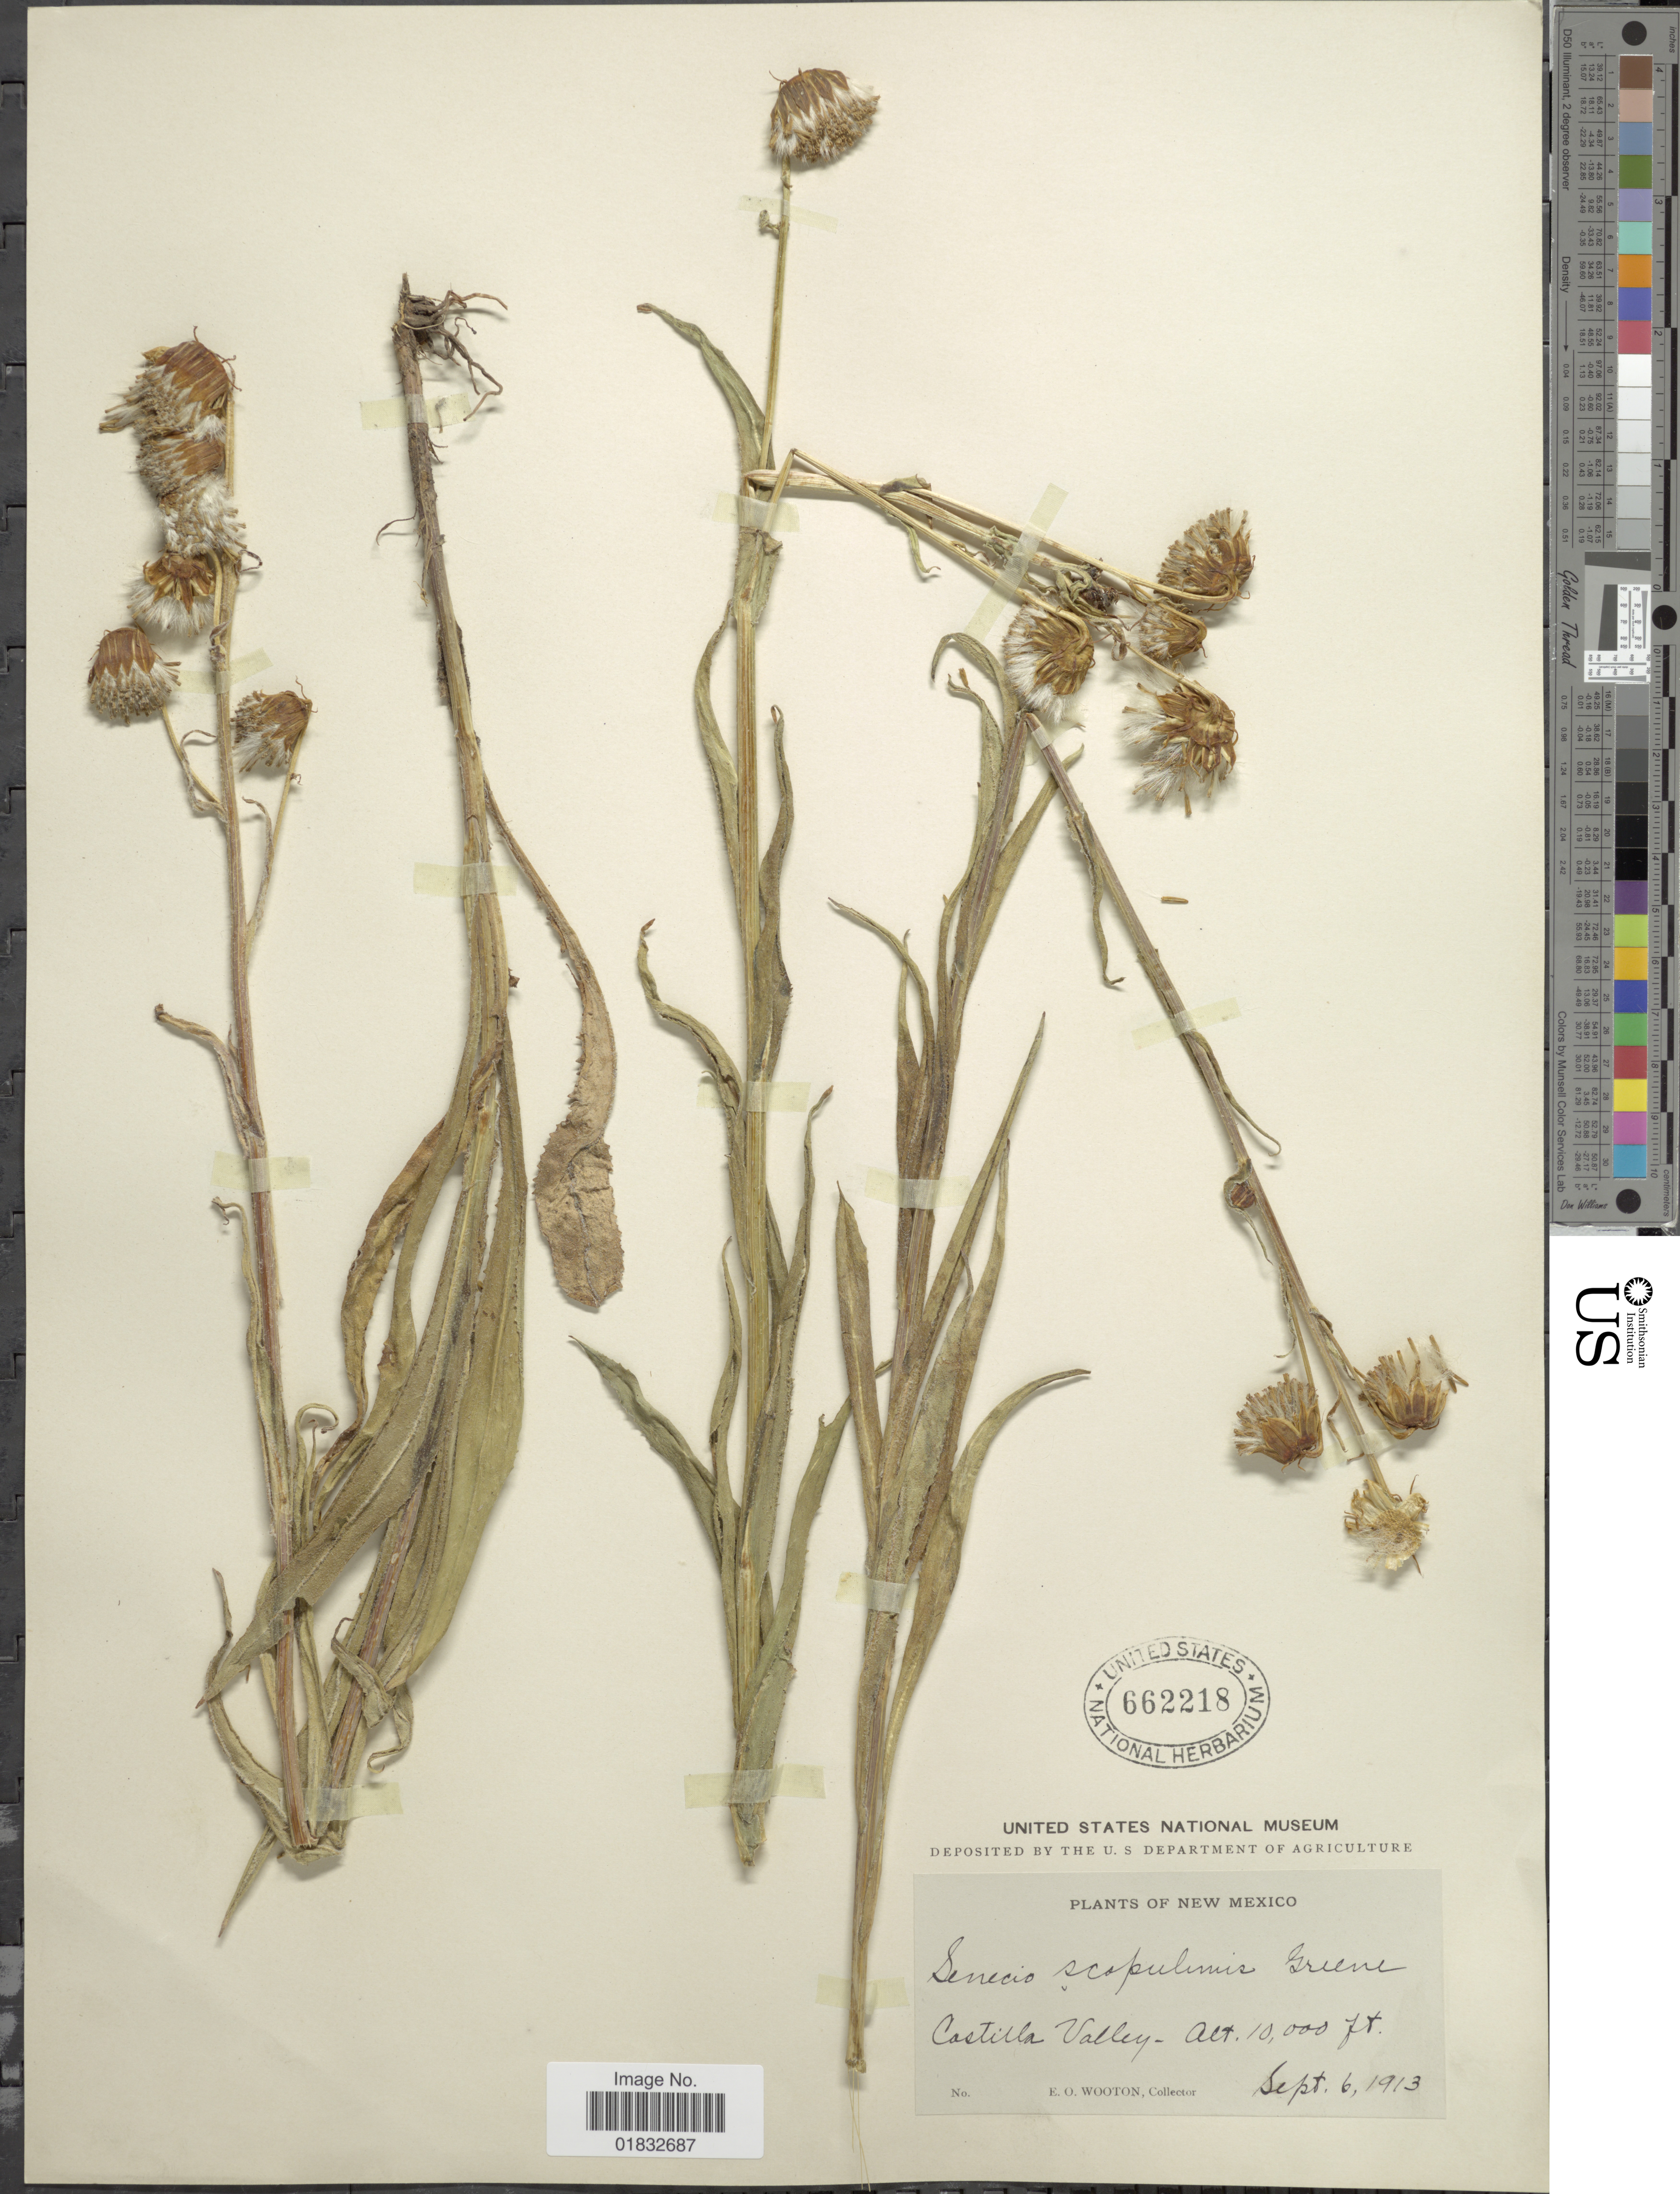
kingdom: Plantae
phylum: Tracheophyta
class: Magnoliopsida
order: Asterales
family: Asteraceae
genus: Senecio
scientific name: Senecio bigelovii var. hallii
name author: A. Gray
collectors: E. O. Wooton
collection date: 1913-09-06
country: United States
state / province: New Mexico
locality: Castilla Valley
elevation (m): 3048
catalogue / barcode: US 662218